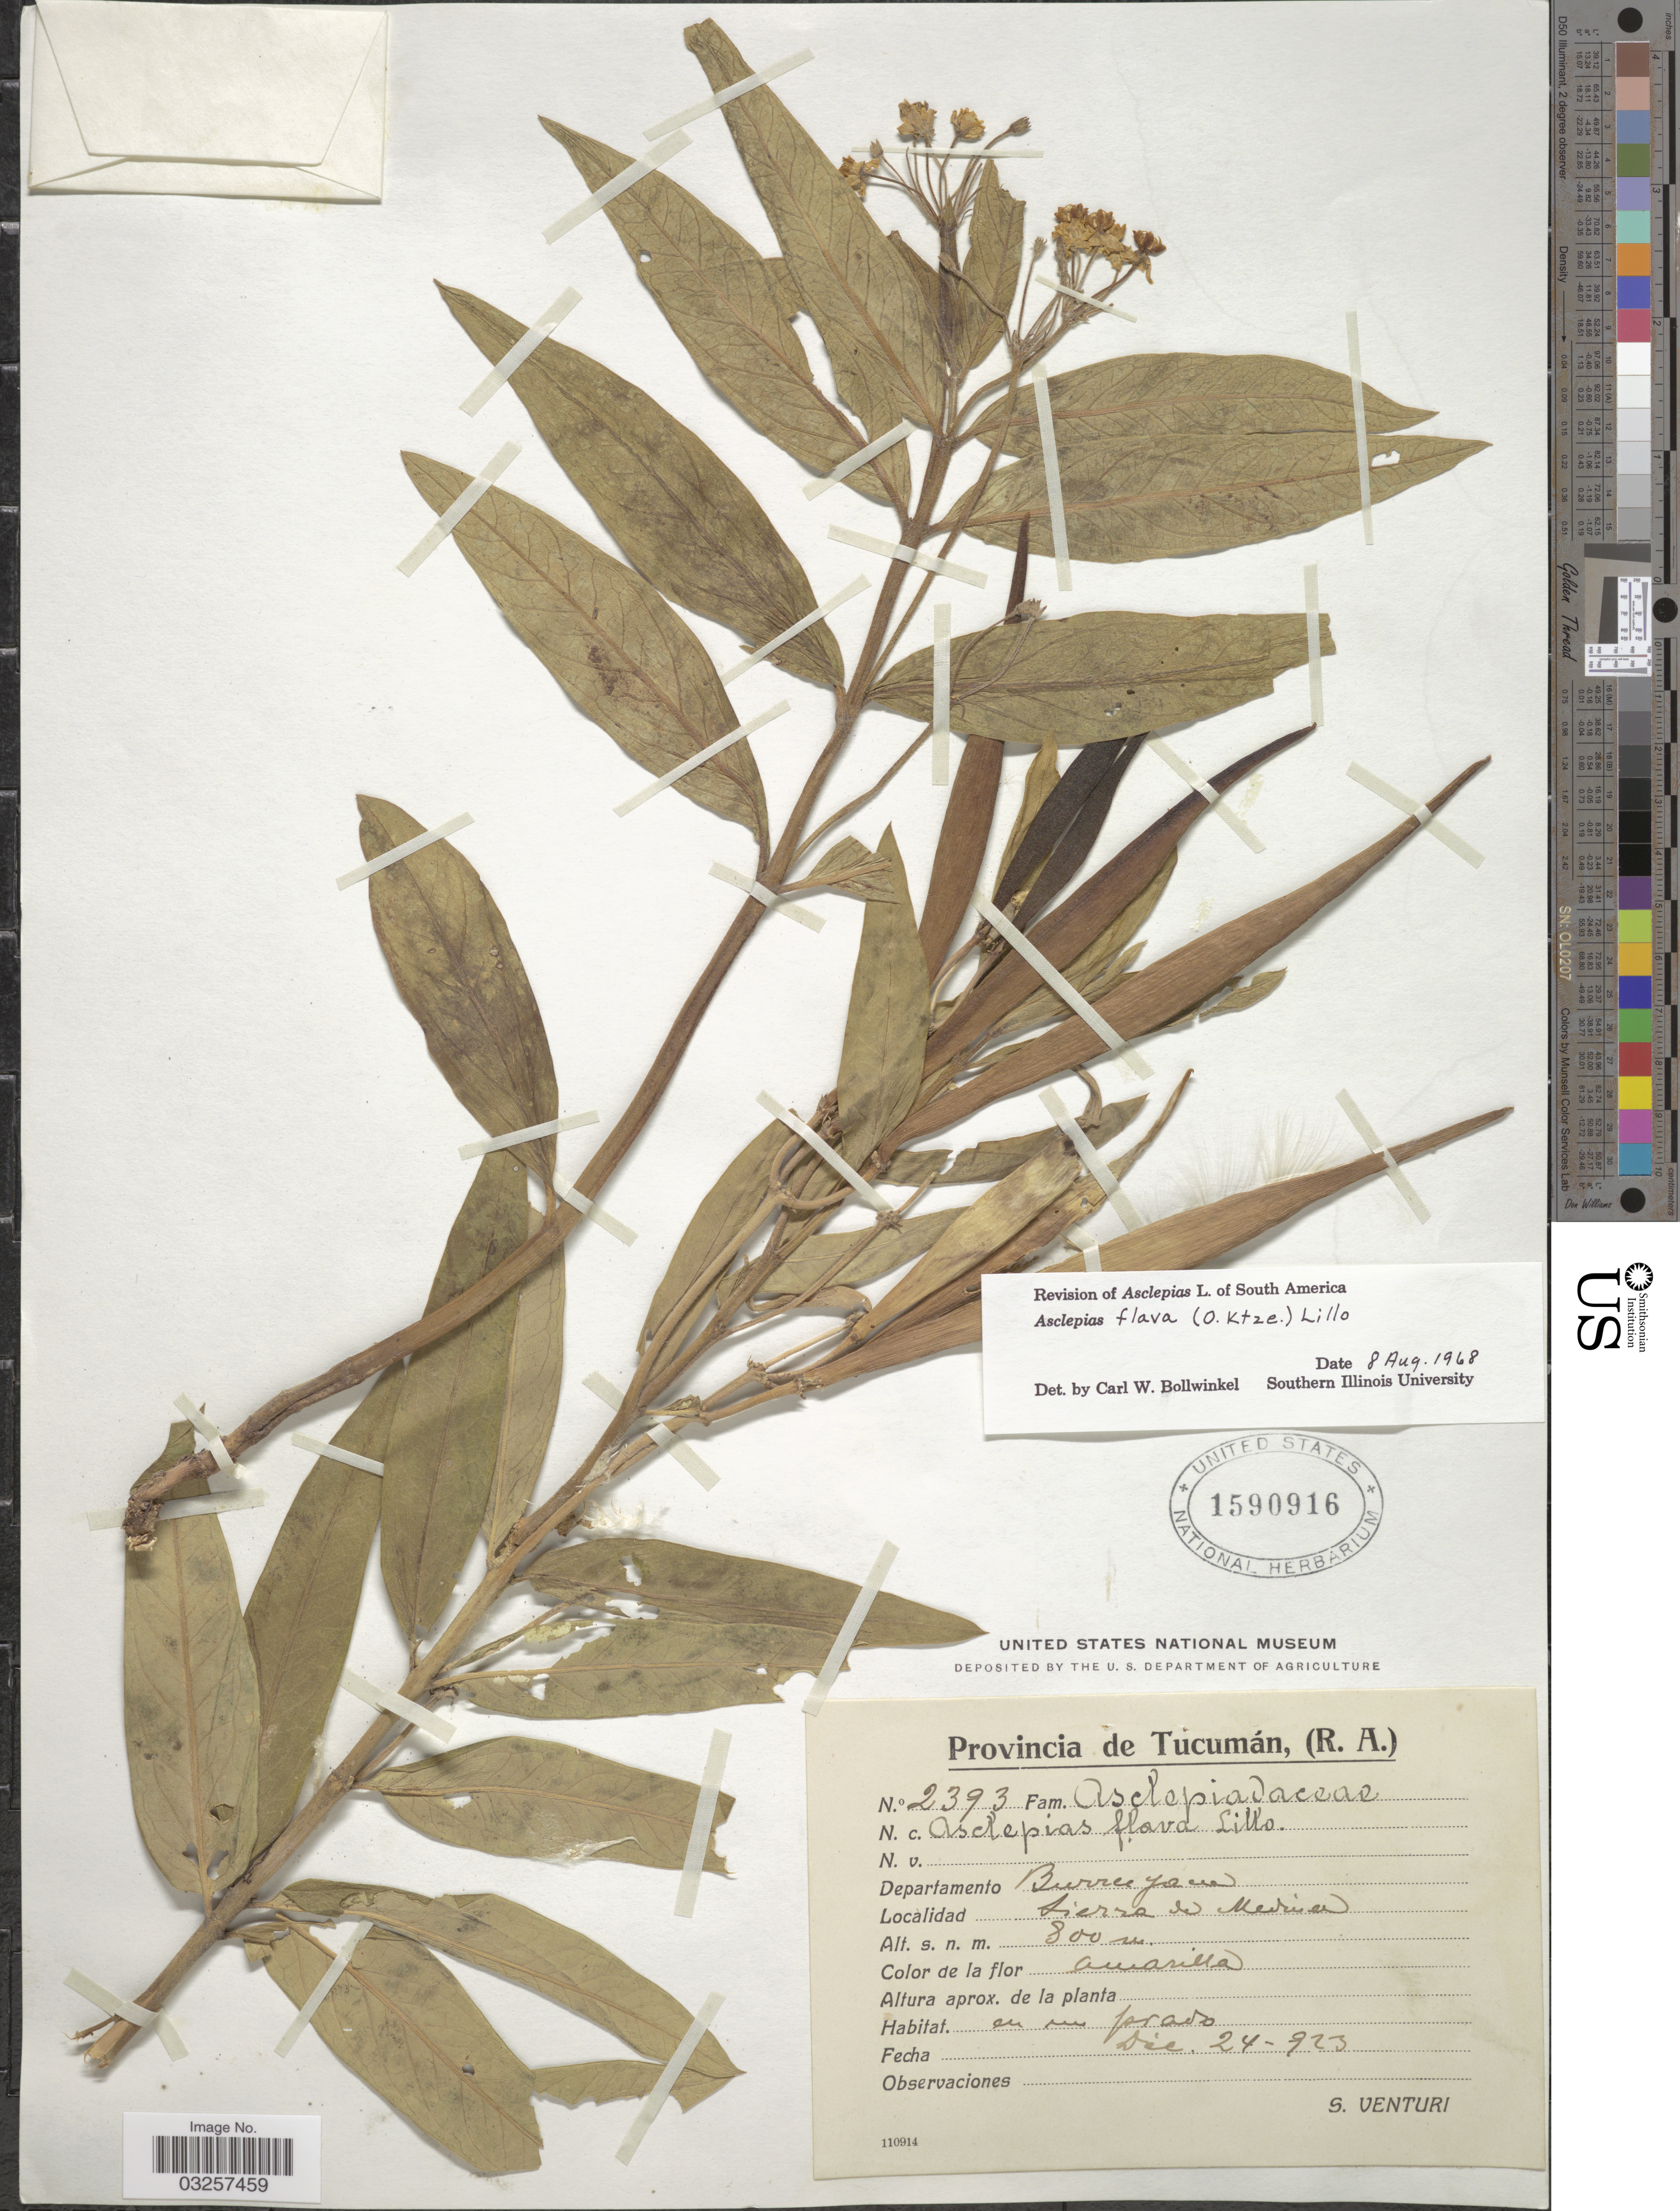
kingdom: Plantae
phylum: Tracheophyta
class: Magnoliopsida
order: Gentianales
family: Apocynaceae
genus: Asclepias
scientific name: Asclepias flava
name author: N.E. Br.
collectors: S. Venturi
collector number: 2393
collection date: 1923-12-24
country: Argentina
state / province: Tucuman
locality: Provincia de Tucumán. Departamento Burroyaco. Sierra de Medina.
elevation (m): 800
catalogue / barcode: US 1590916